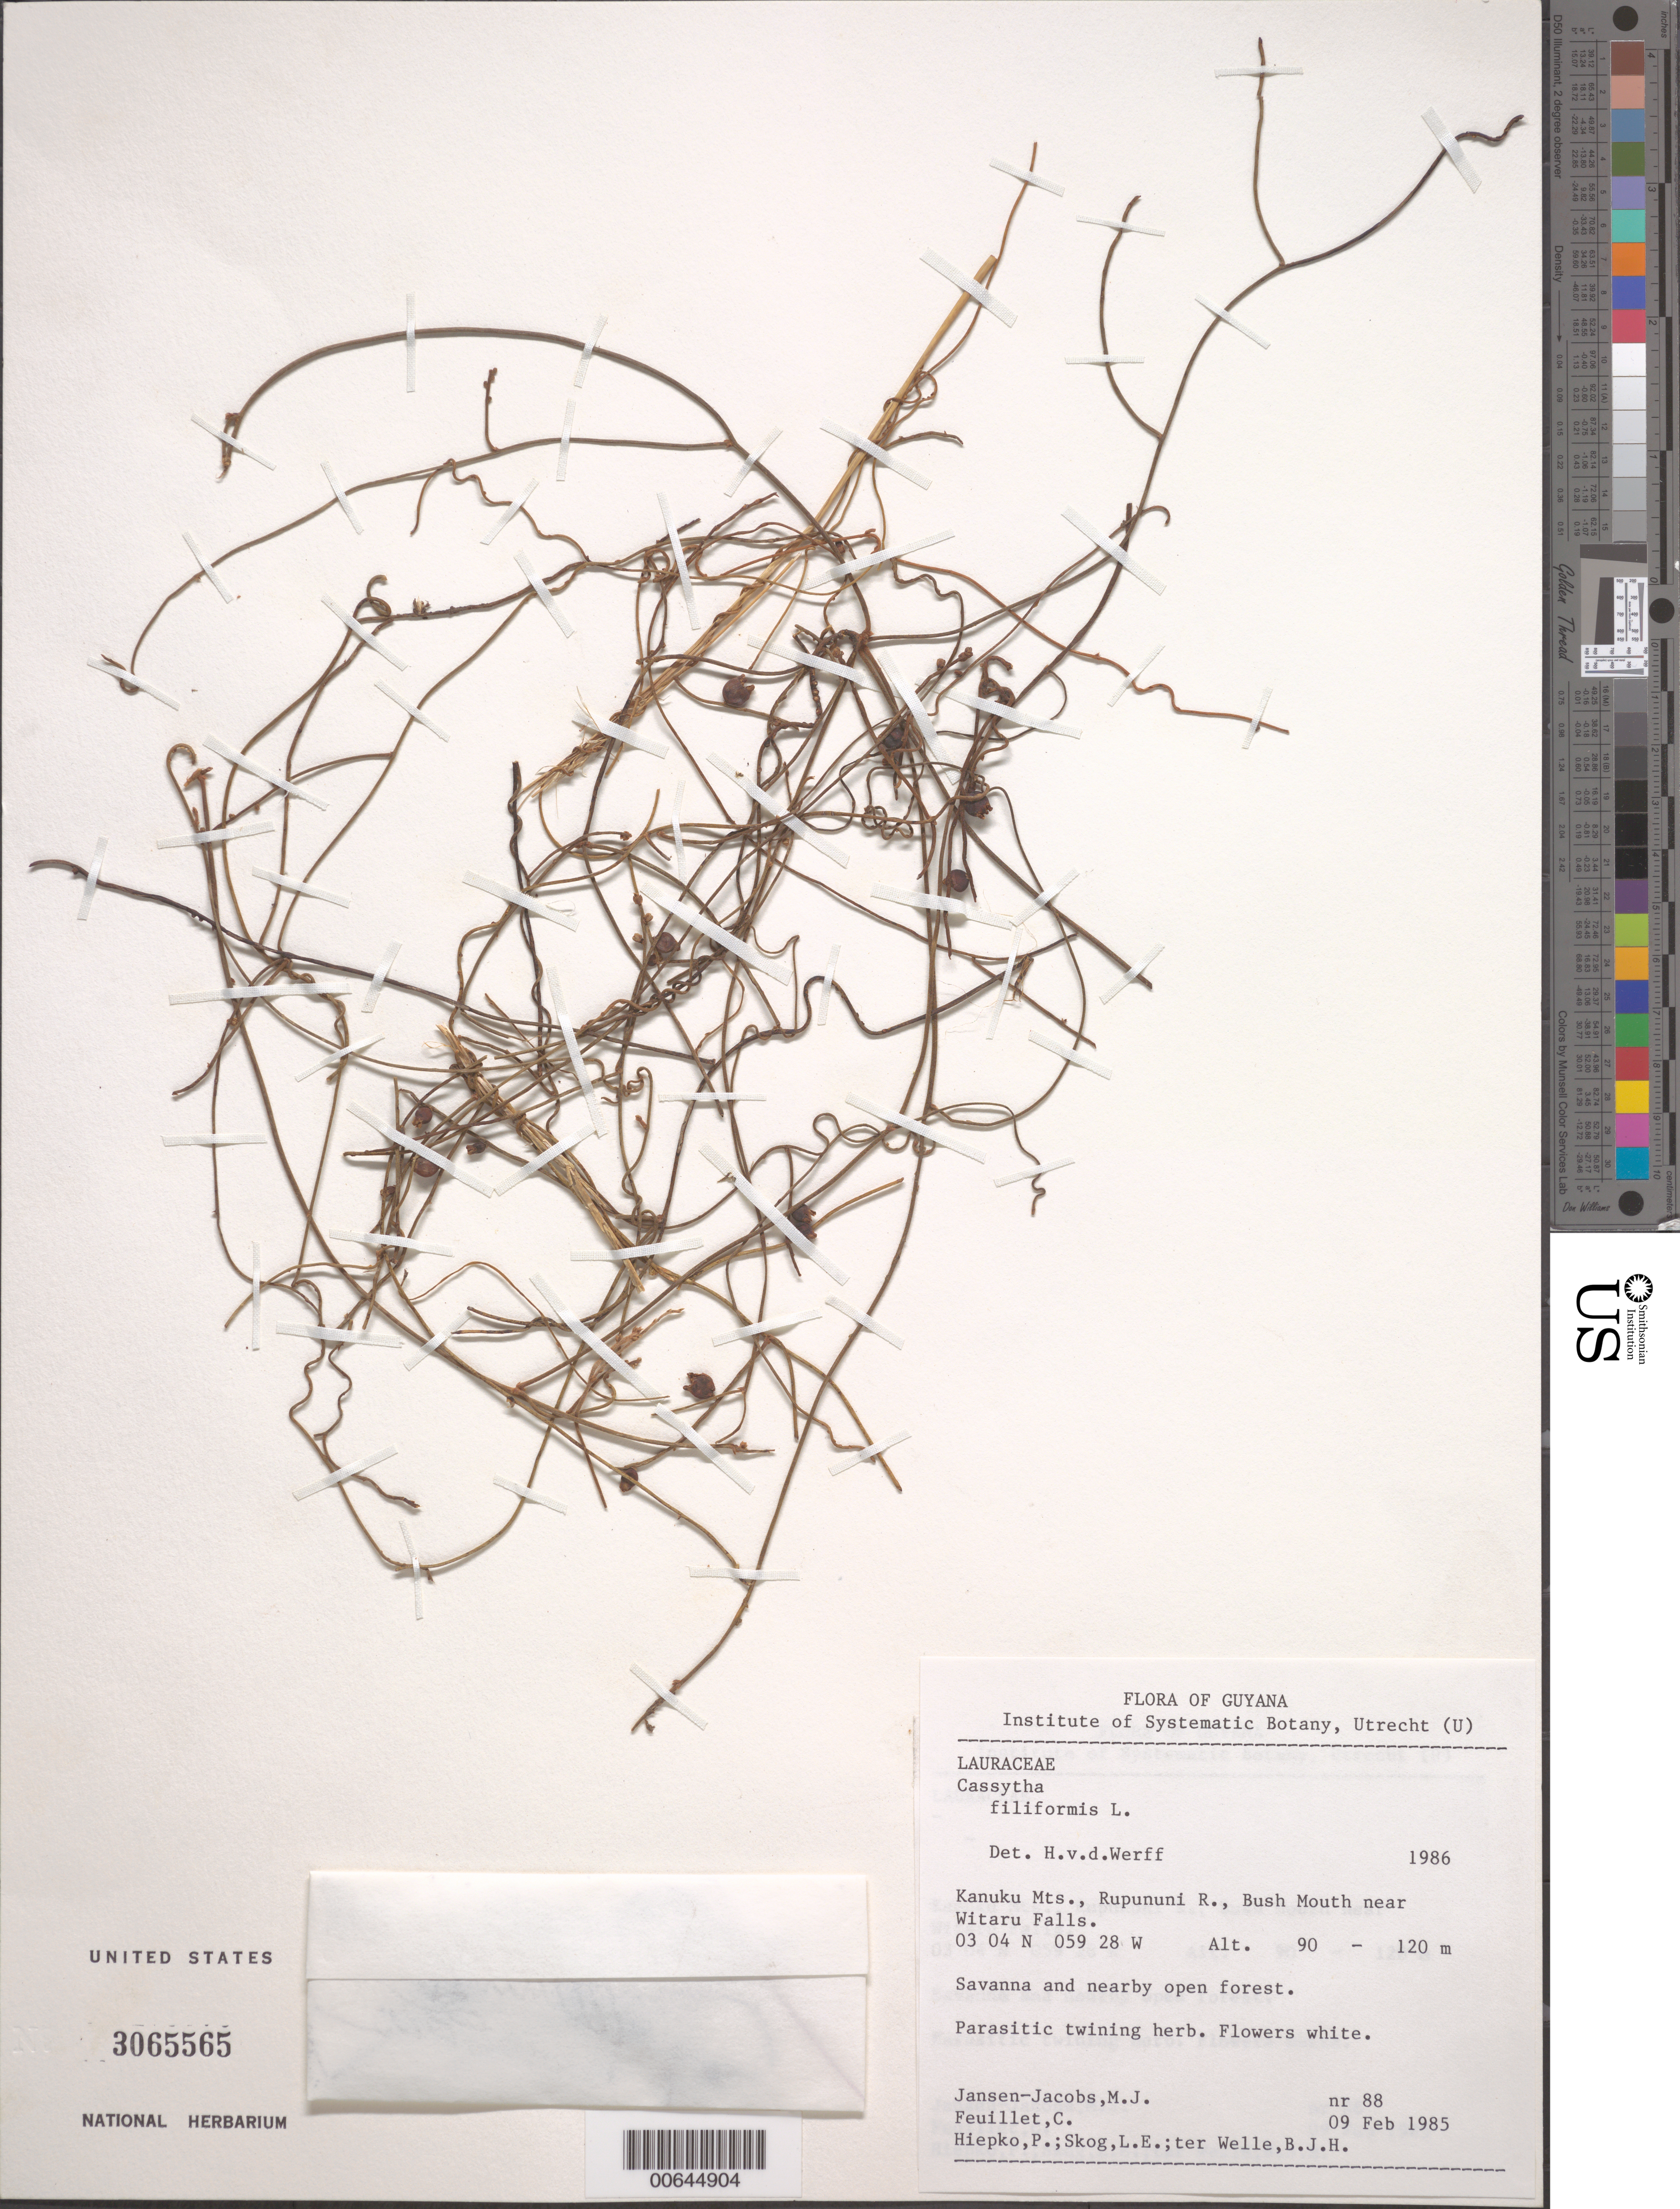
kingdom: Plantae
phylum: Tracheophyta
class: Magnoliopsida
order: Laurales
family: Lauraceae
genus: Cassytha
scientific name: Cassytha filiformis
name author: L.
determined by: van der Werff, H., (MO), Missouri Botanical Garden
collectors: M. J. Jansen-Jacobs, C. Feuillet, P. H. Hiepko, L. E. Skog & B. Welle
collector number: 88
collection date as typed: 9-Feb-85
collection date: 1985-02-09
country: Guyana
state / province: U. Takutu-U. Essequibo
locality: Kanuku Mts., Rupununi R., Bush Mouth near Witaru Falls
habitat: Savanna and nearby open forest.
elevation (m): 90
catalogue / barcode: US 3065565